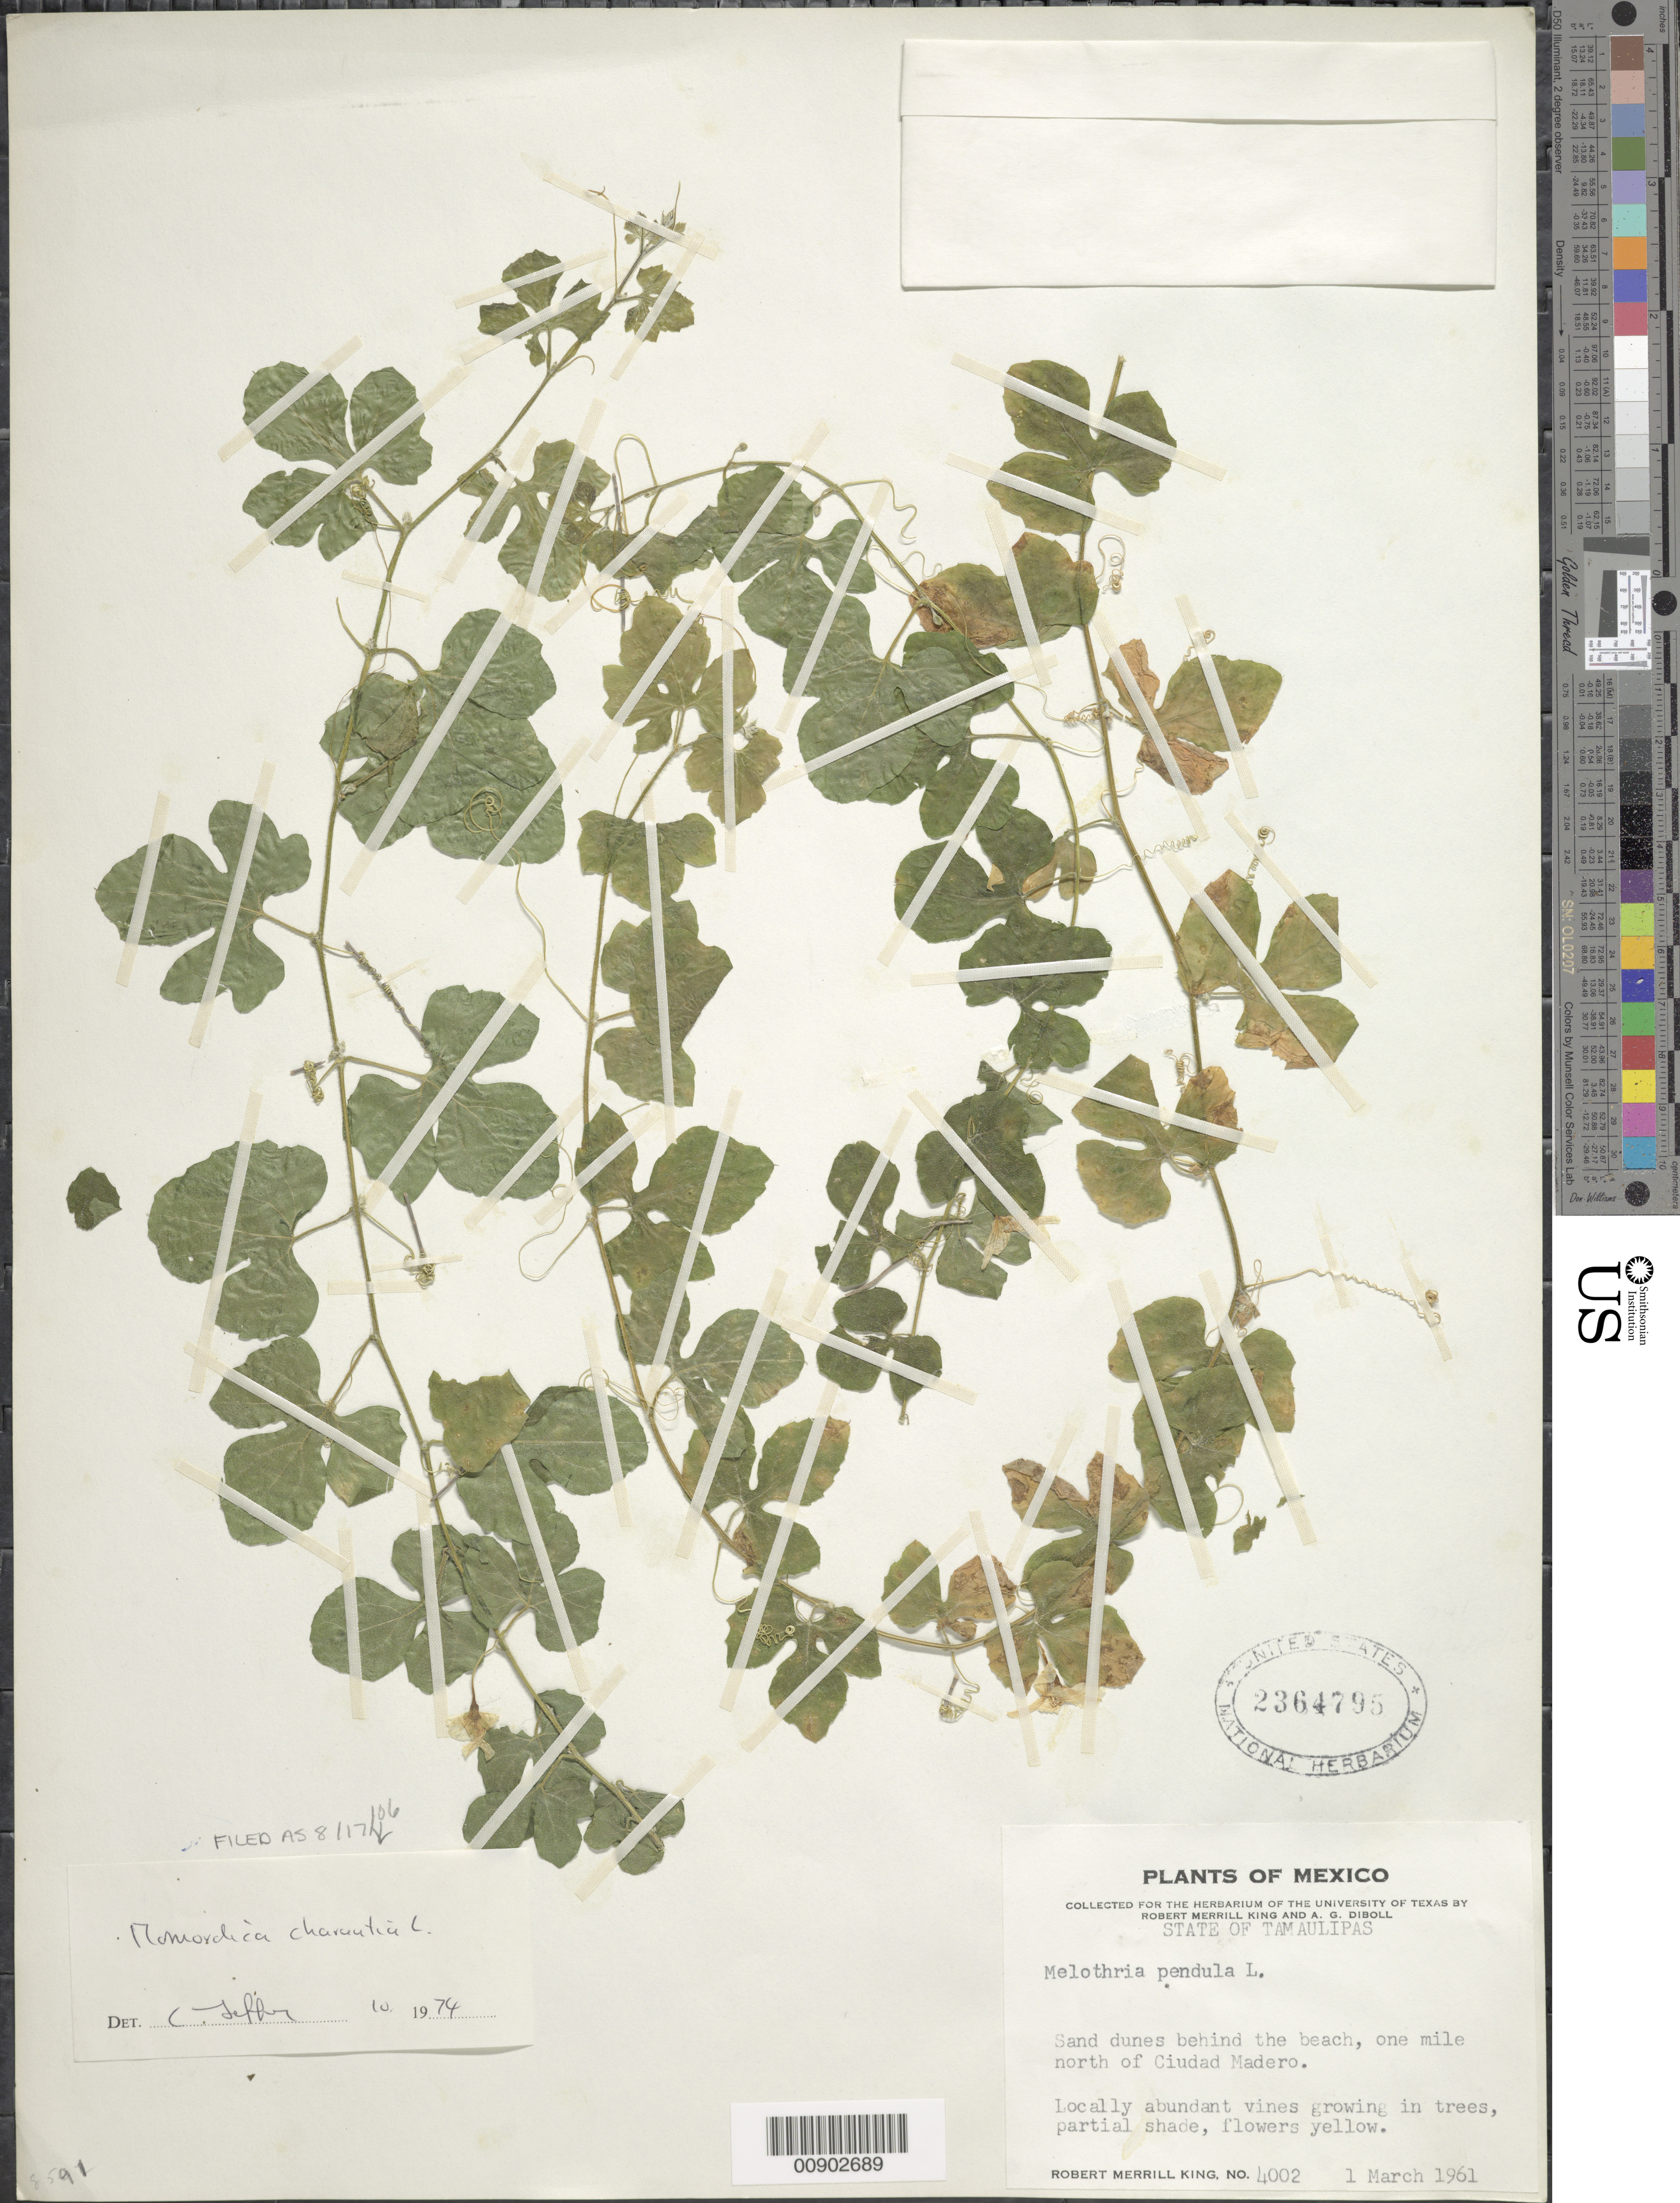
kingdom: Plantae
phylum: Tracheophyta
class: Magnoliopsida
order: Cucurbitales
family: Cucurbitaceae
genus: Momordica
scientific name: Momordica charantia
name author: L.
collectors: R. M. King & A. Diboll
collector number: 4002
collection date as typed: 01 Mar 1961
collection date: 1961-03-01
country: Mexico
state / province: Tamaulipas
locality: Sand dunes behind the beach, one mile north of Ciudad Madero, Tamaulipas.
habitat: Sand dunes behind the beach. Growing in trees, partial shade.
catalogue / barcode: US 2364795